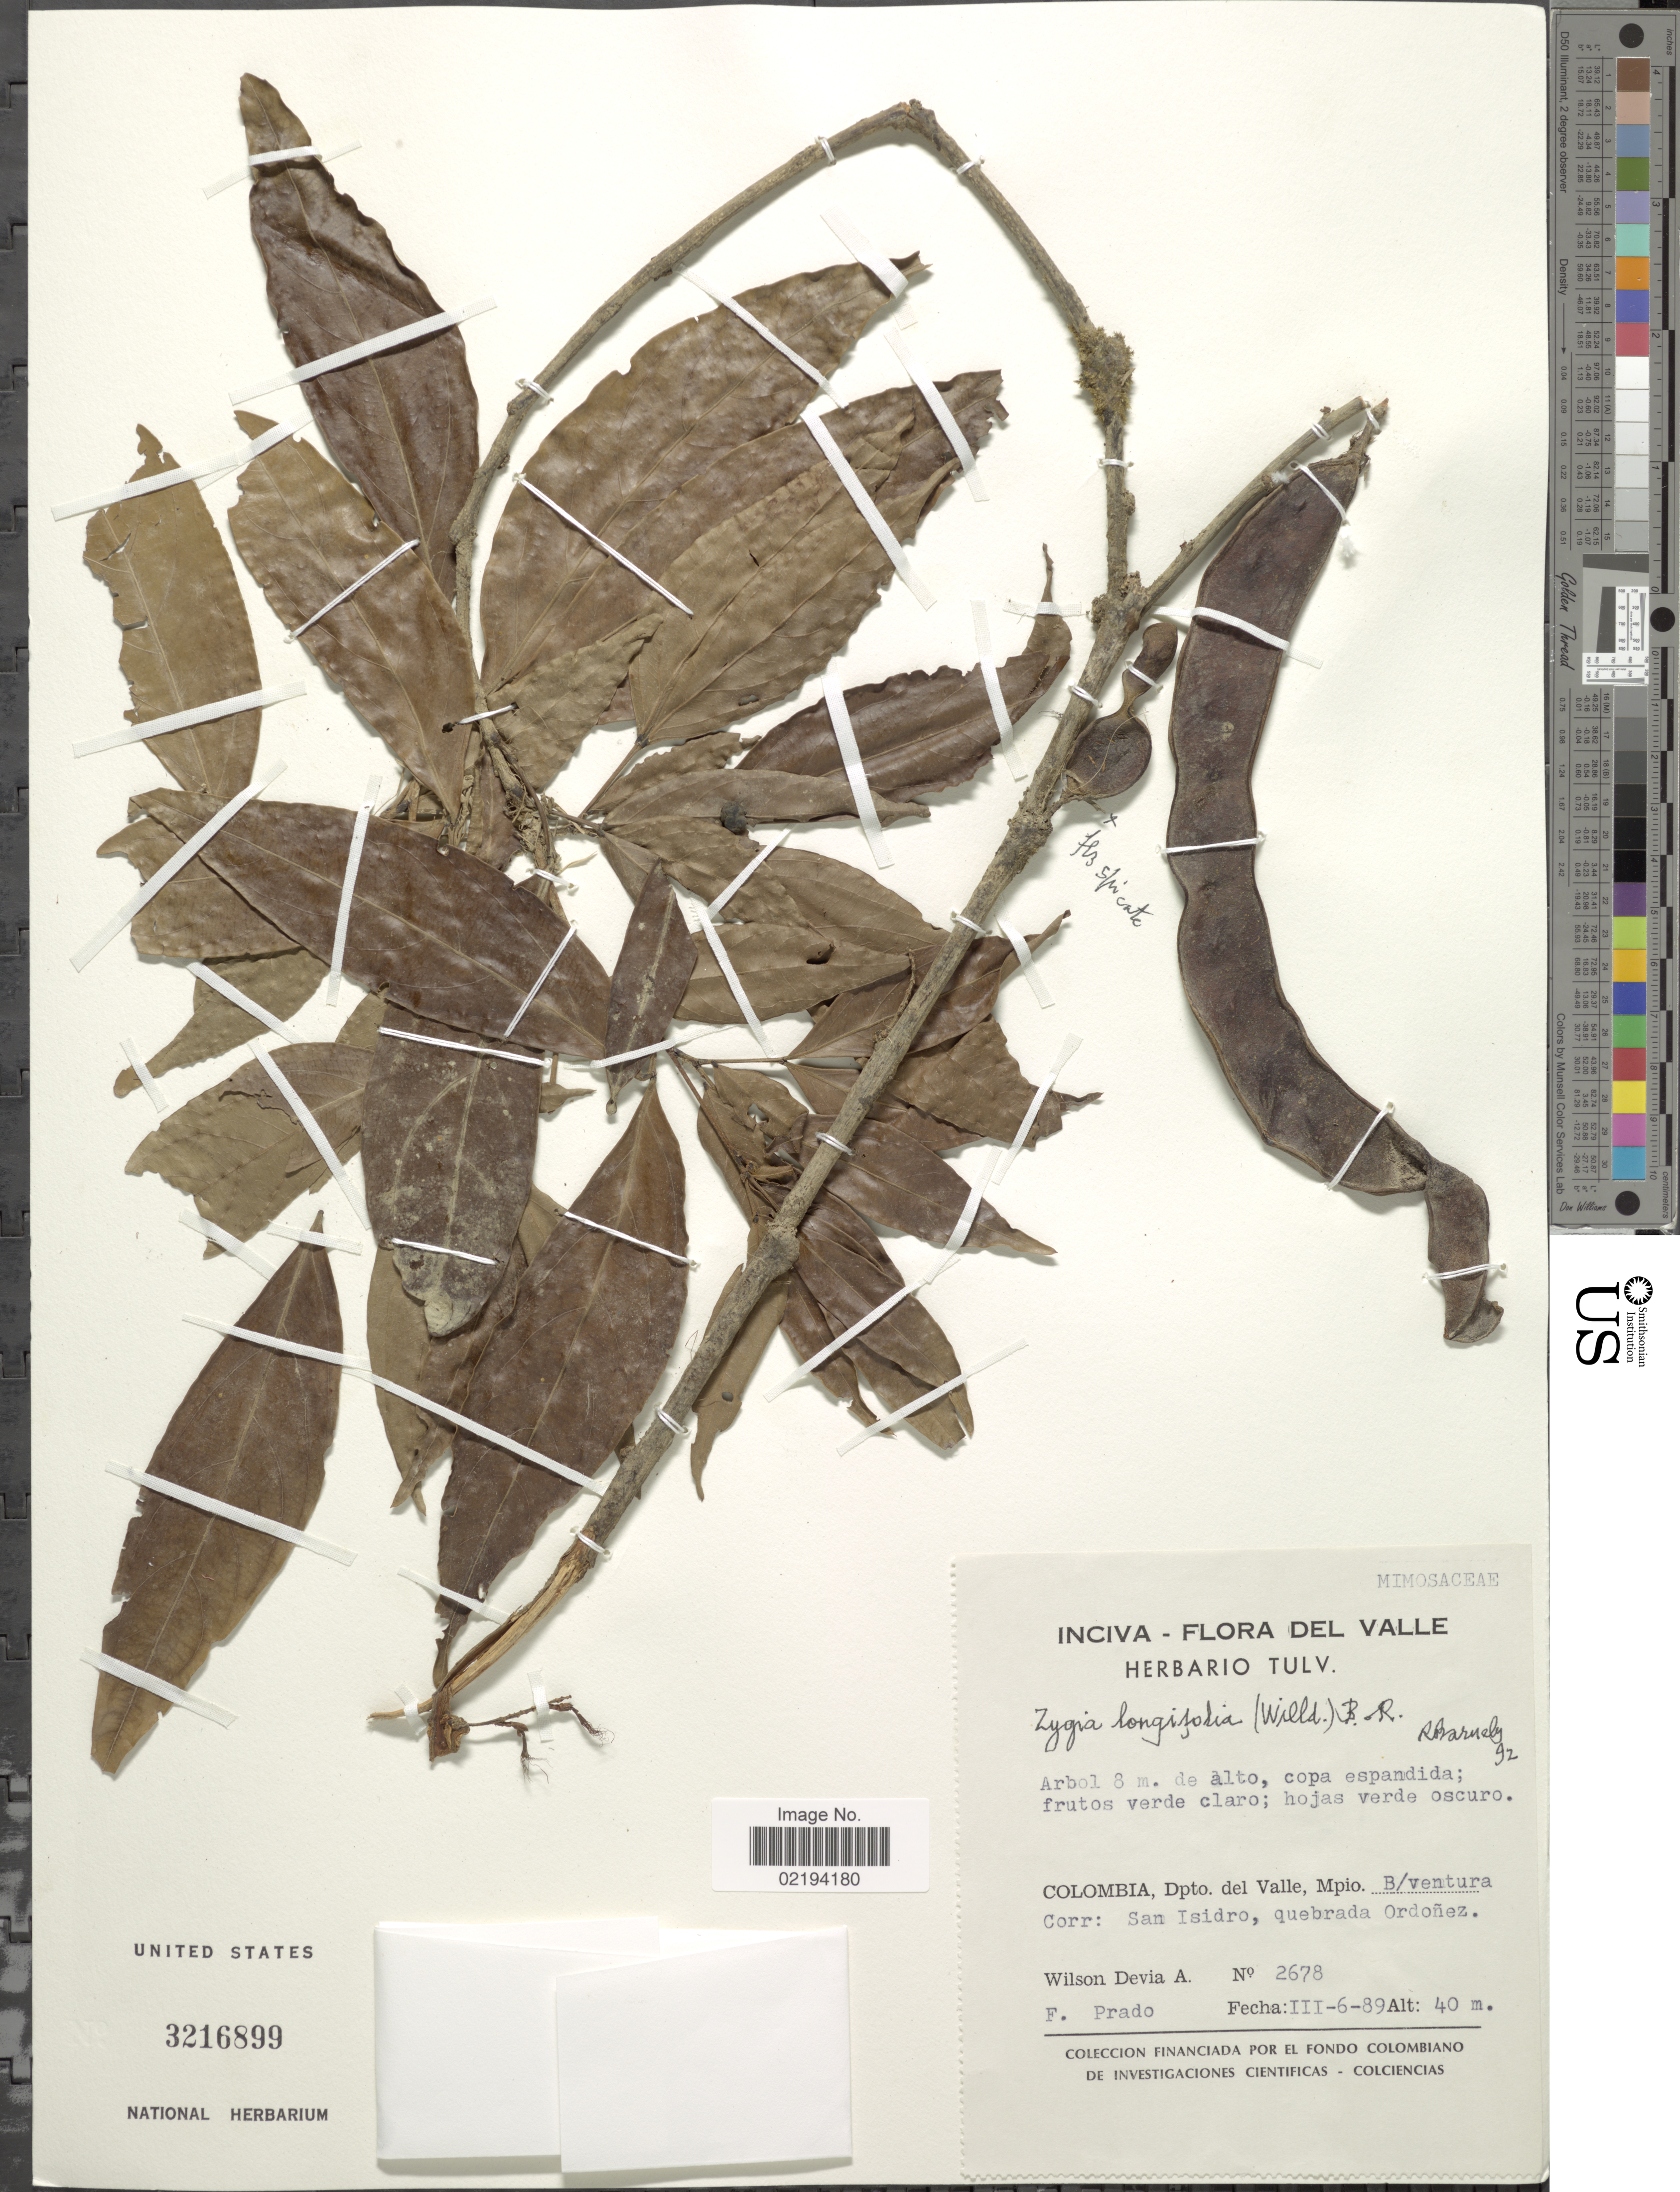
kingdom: Plantae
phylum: Tracheophyta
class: Magnoliopsida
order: Fabales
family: Fabaceae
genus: Zygia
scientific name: Zygia longifolia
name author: (Willd.) Britton & Rose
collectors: W. Devia A. & F. Prado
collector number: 2678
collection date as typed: Transcribed d/m/y: 6/3/89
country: Colombia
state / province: Valle del Cauca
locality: Del Valle, Dpto del Valle, Mpio B/ventura Corr: San Isidro, quebrada Ordoñez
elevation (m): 40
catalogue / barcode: US 3216899